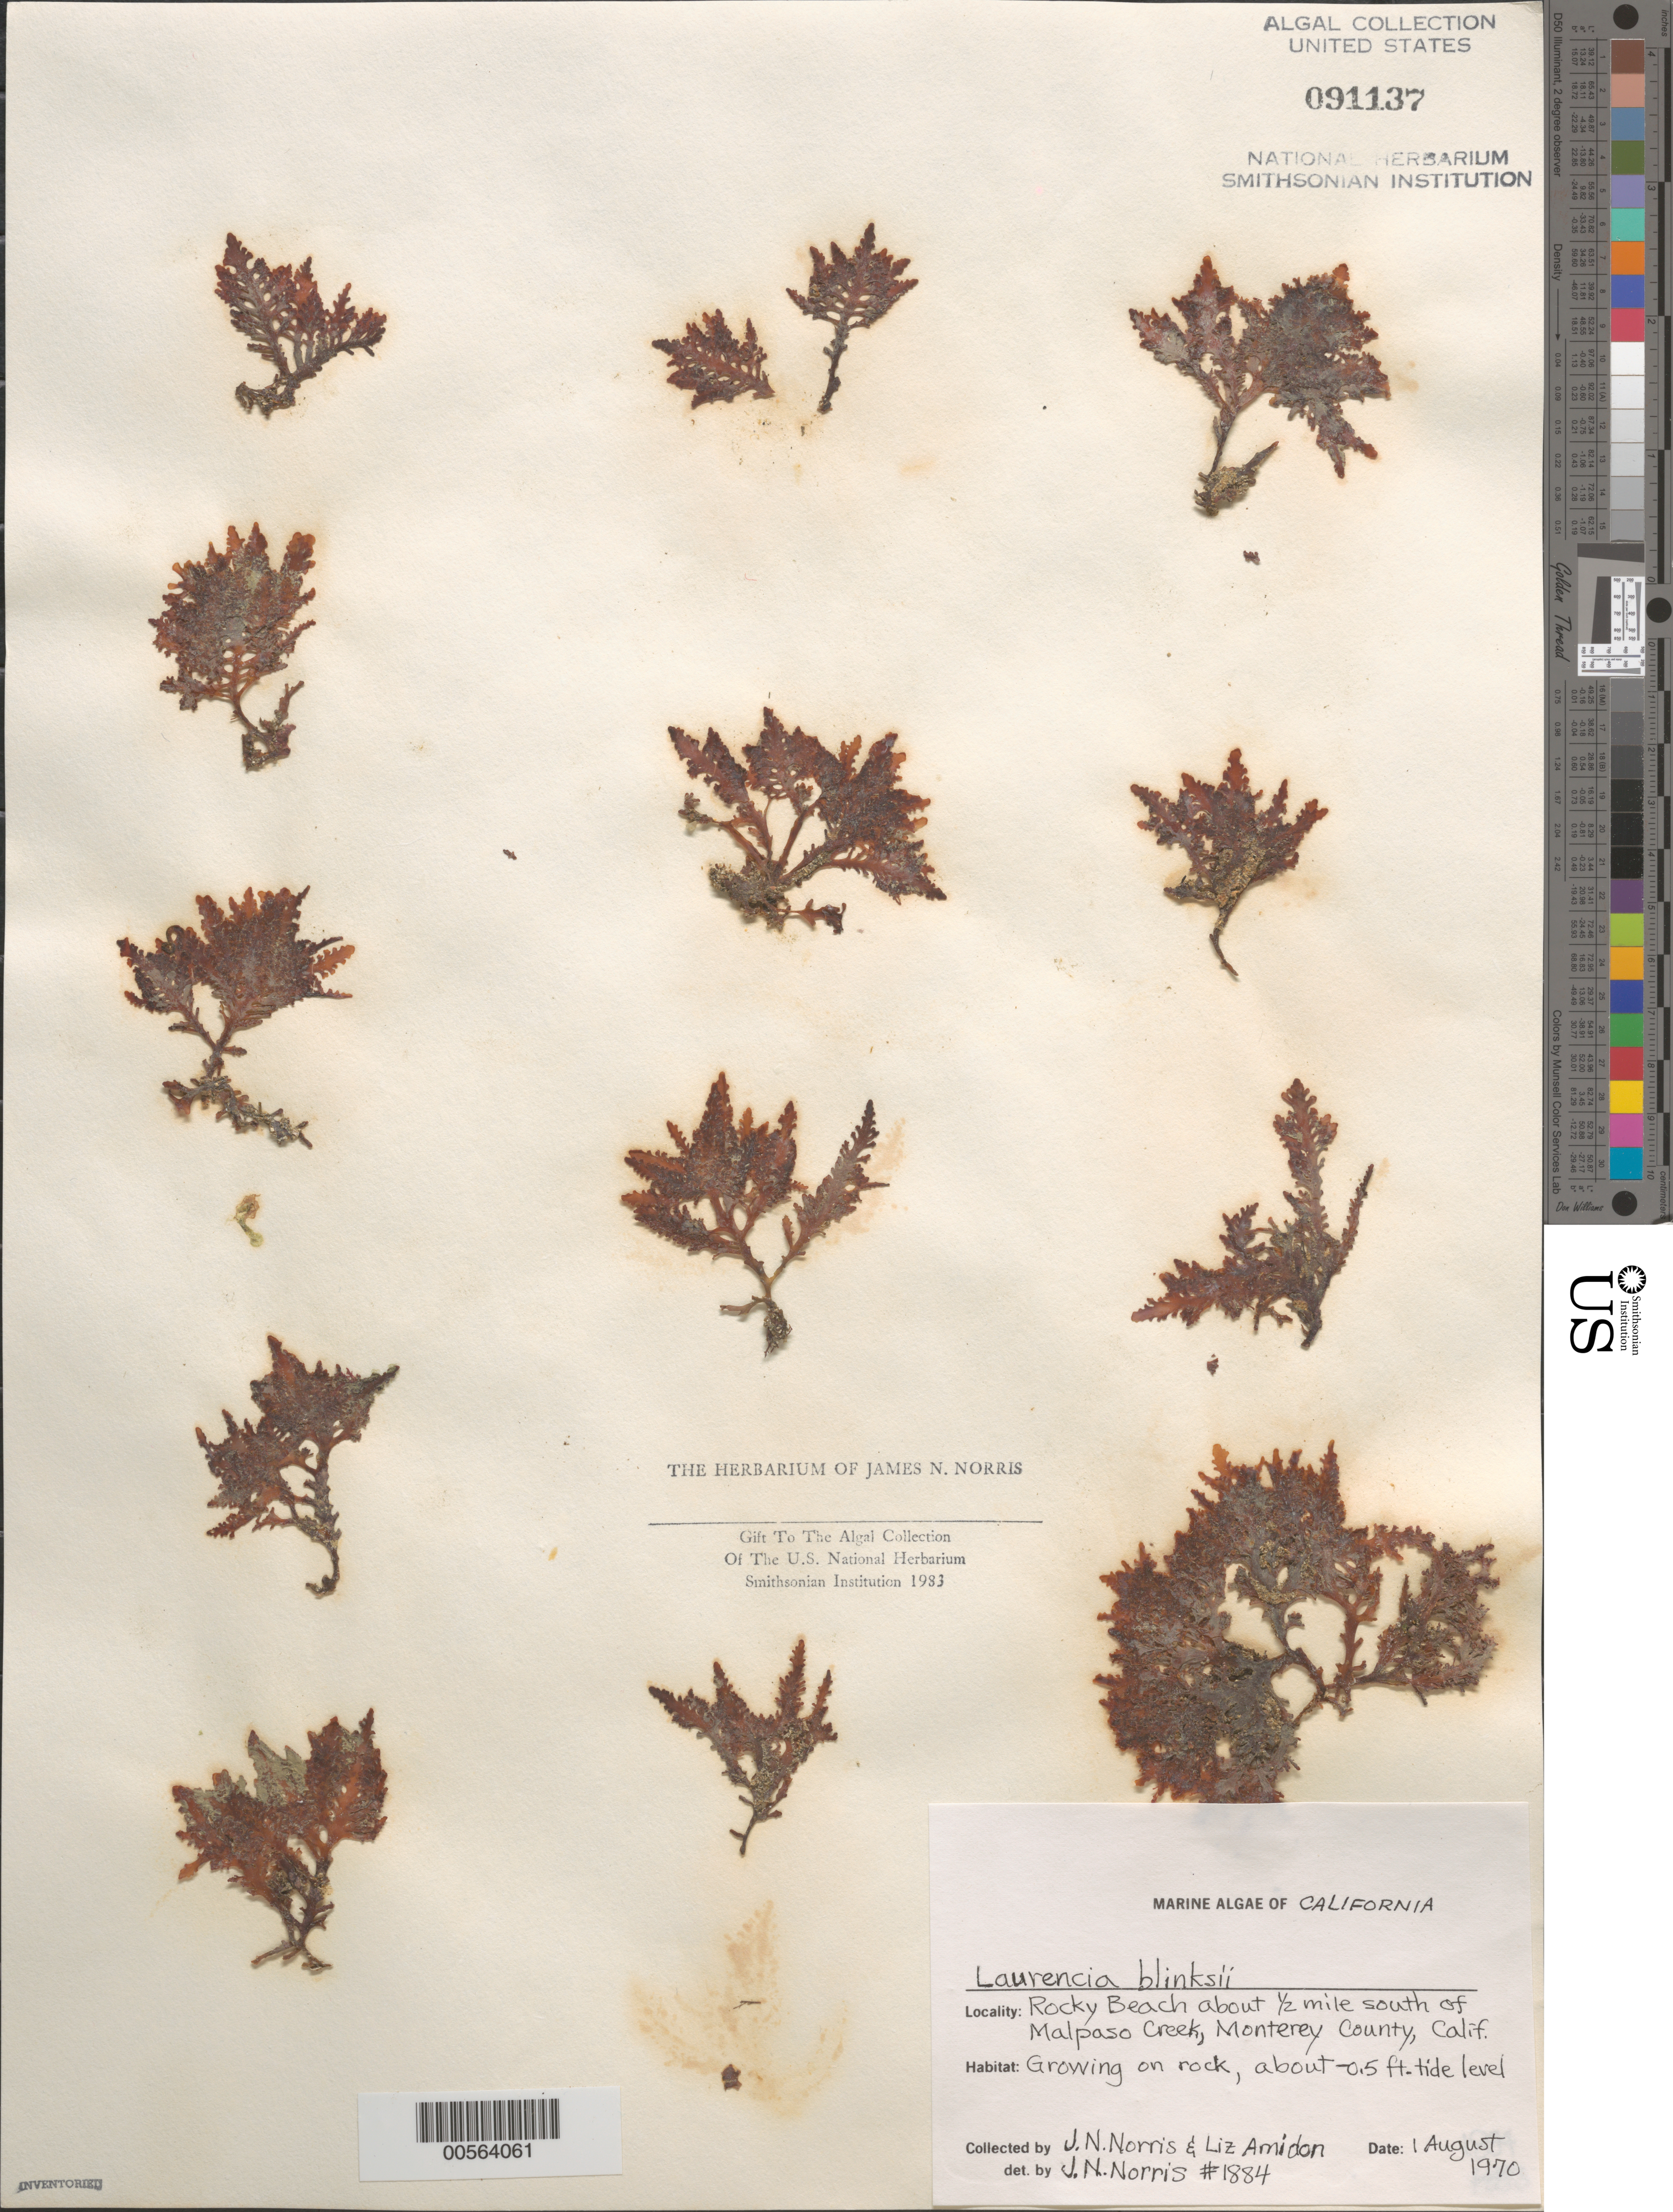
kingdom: Plantae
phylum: Rhodophyta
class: Florideophyceae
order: Ceramiales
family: Rhodomelaceae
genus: Osmundea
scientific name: Osmundea blinksii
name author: (Hollenb. & I.A. Abbott) K.W. Nam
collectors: J. N. Norris & E. Amidon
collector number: JN-1884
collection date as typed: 01 Aug 1970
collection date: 1970-08-01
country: United States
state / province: California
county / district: Monterey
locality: Rocky beach, ca. 0.5 mile south of Malpaso Creek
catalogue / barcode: US 91137